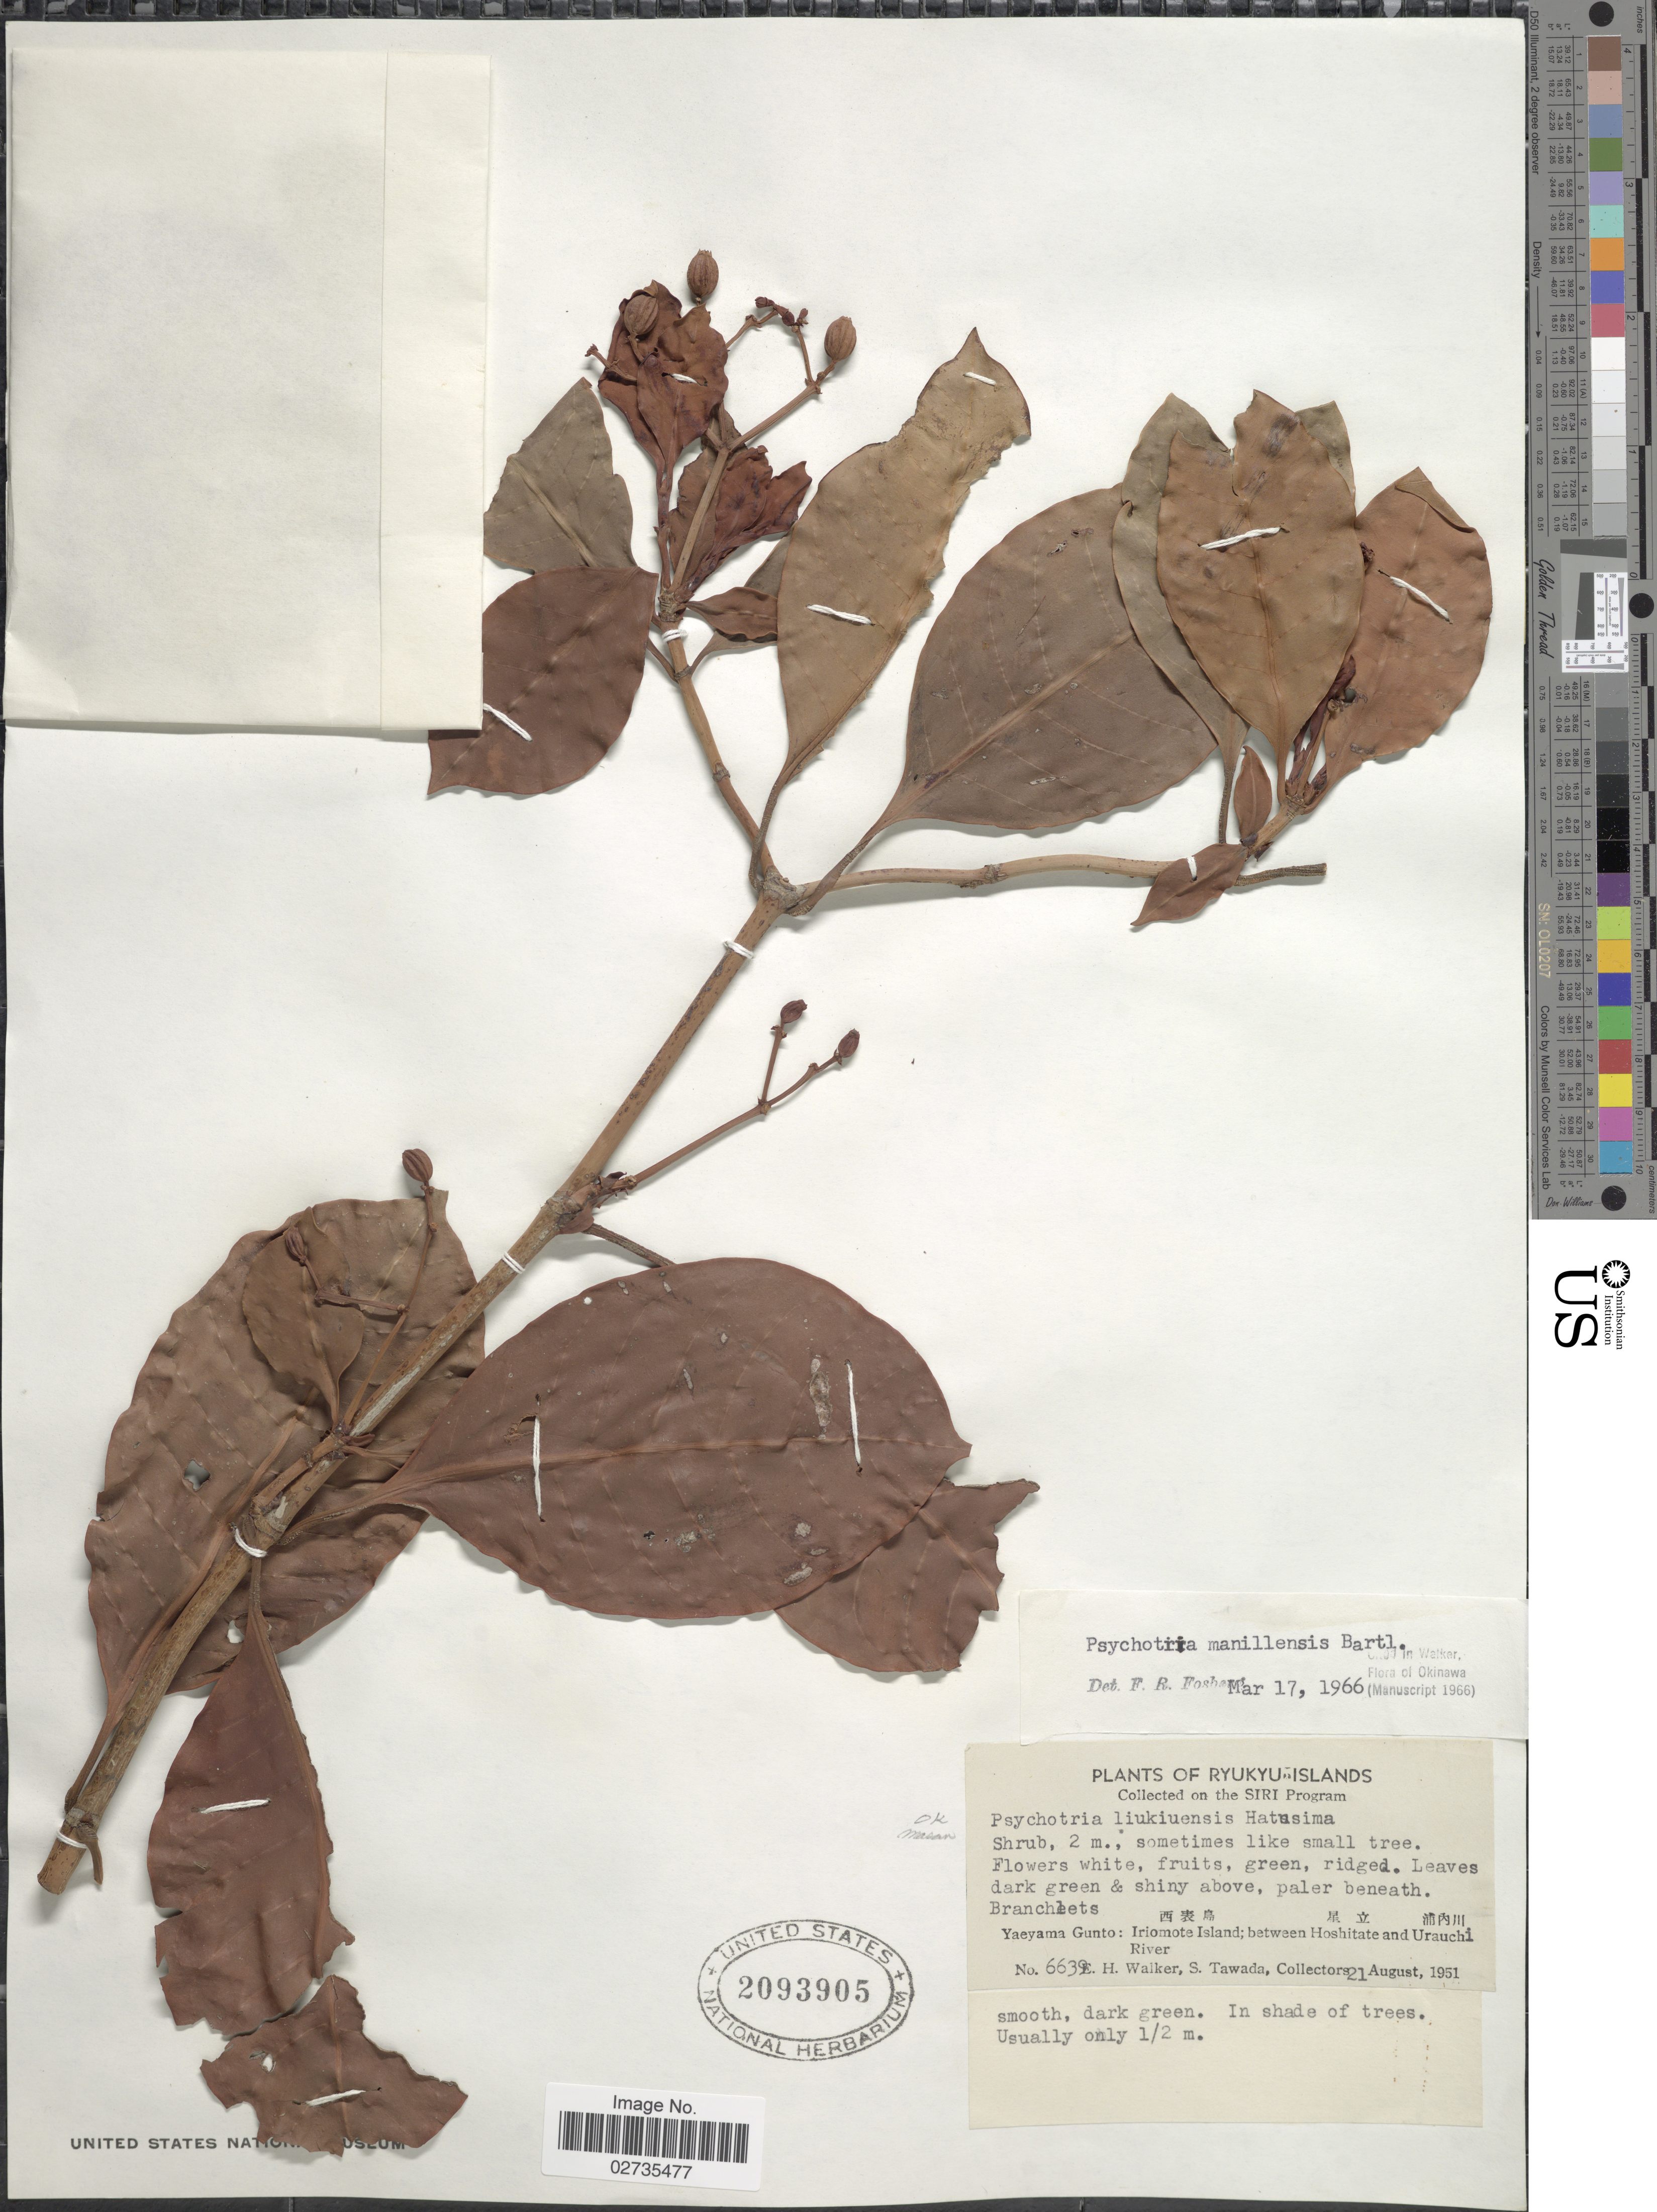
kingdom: Plantae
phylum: Tracheophyta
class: Magnoliopsida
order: Gentianales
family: Rubiaceae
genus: Psychotria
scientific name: Psychotria manillensis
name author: Bartl. ex DC.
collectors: E. H. Walker & S. Tawada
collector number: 6639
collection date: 1951-08-21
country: Japan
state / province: Okinawa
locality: Ryukyu Islands. Yaeyama Gunto: Iriomote Island; between Hoshitate and Urauchi River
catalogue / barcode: US 2093905